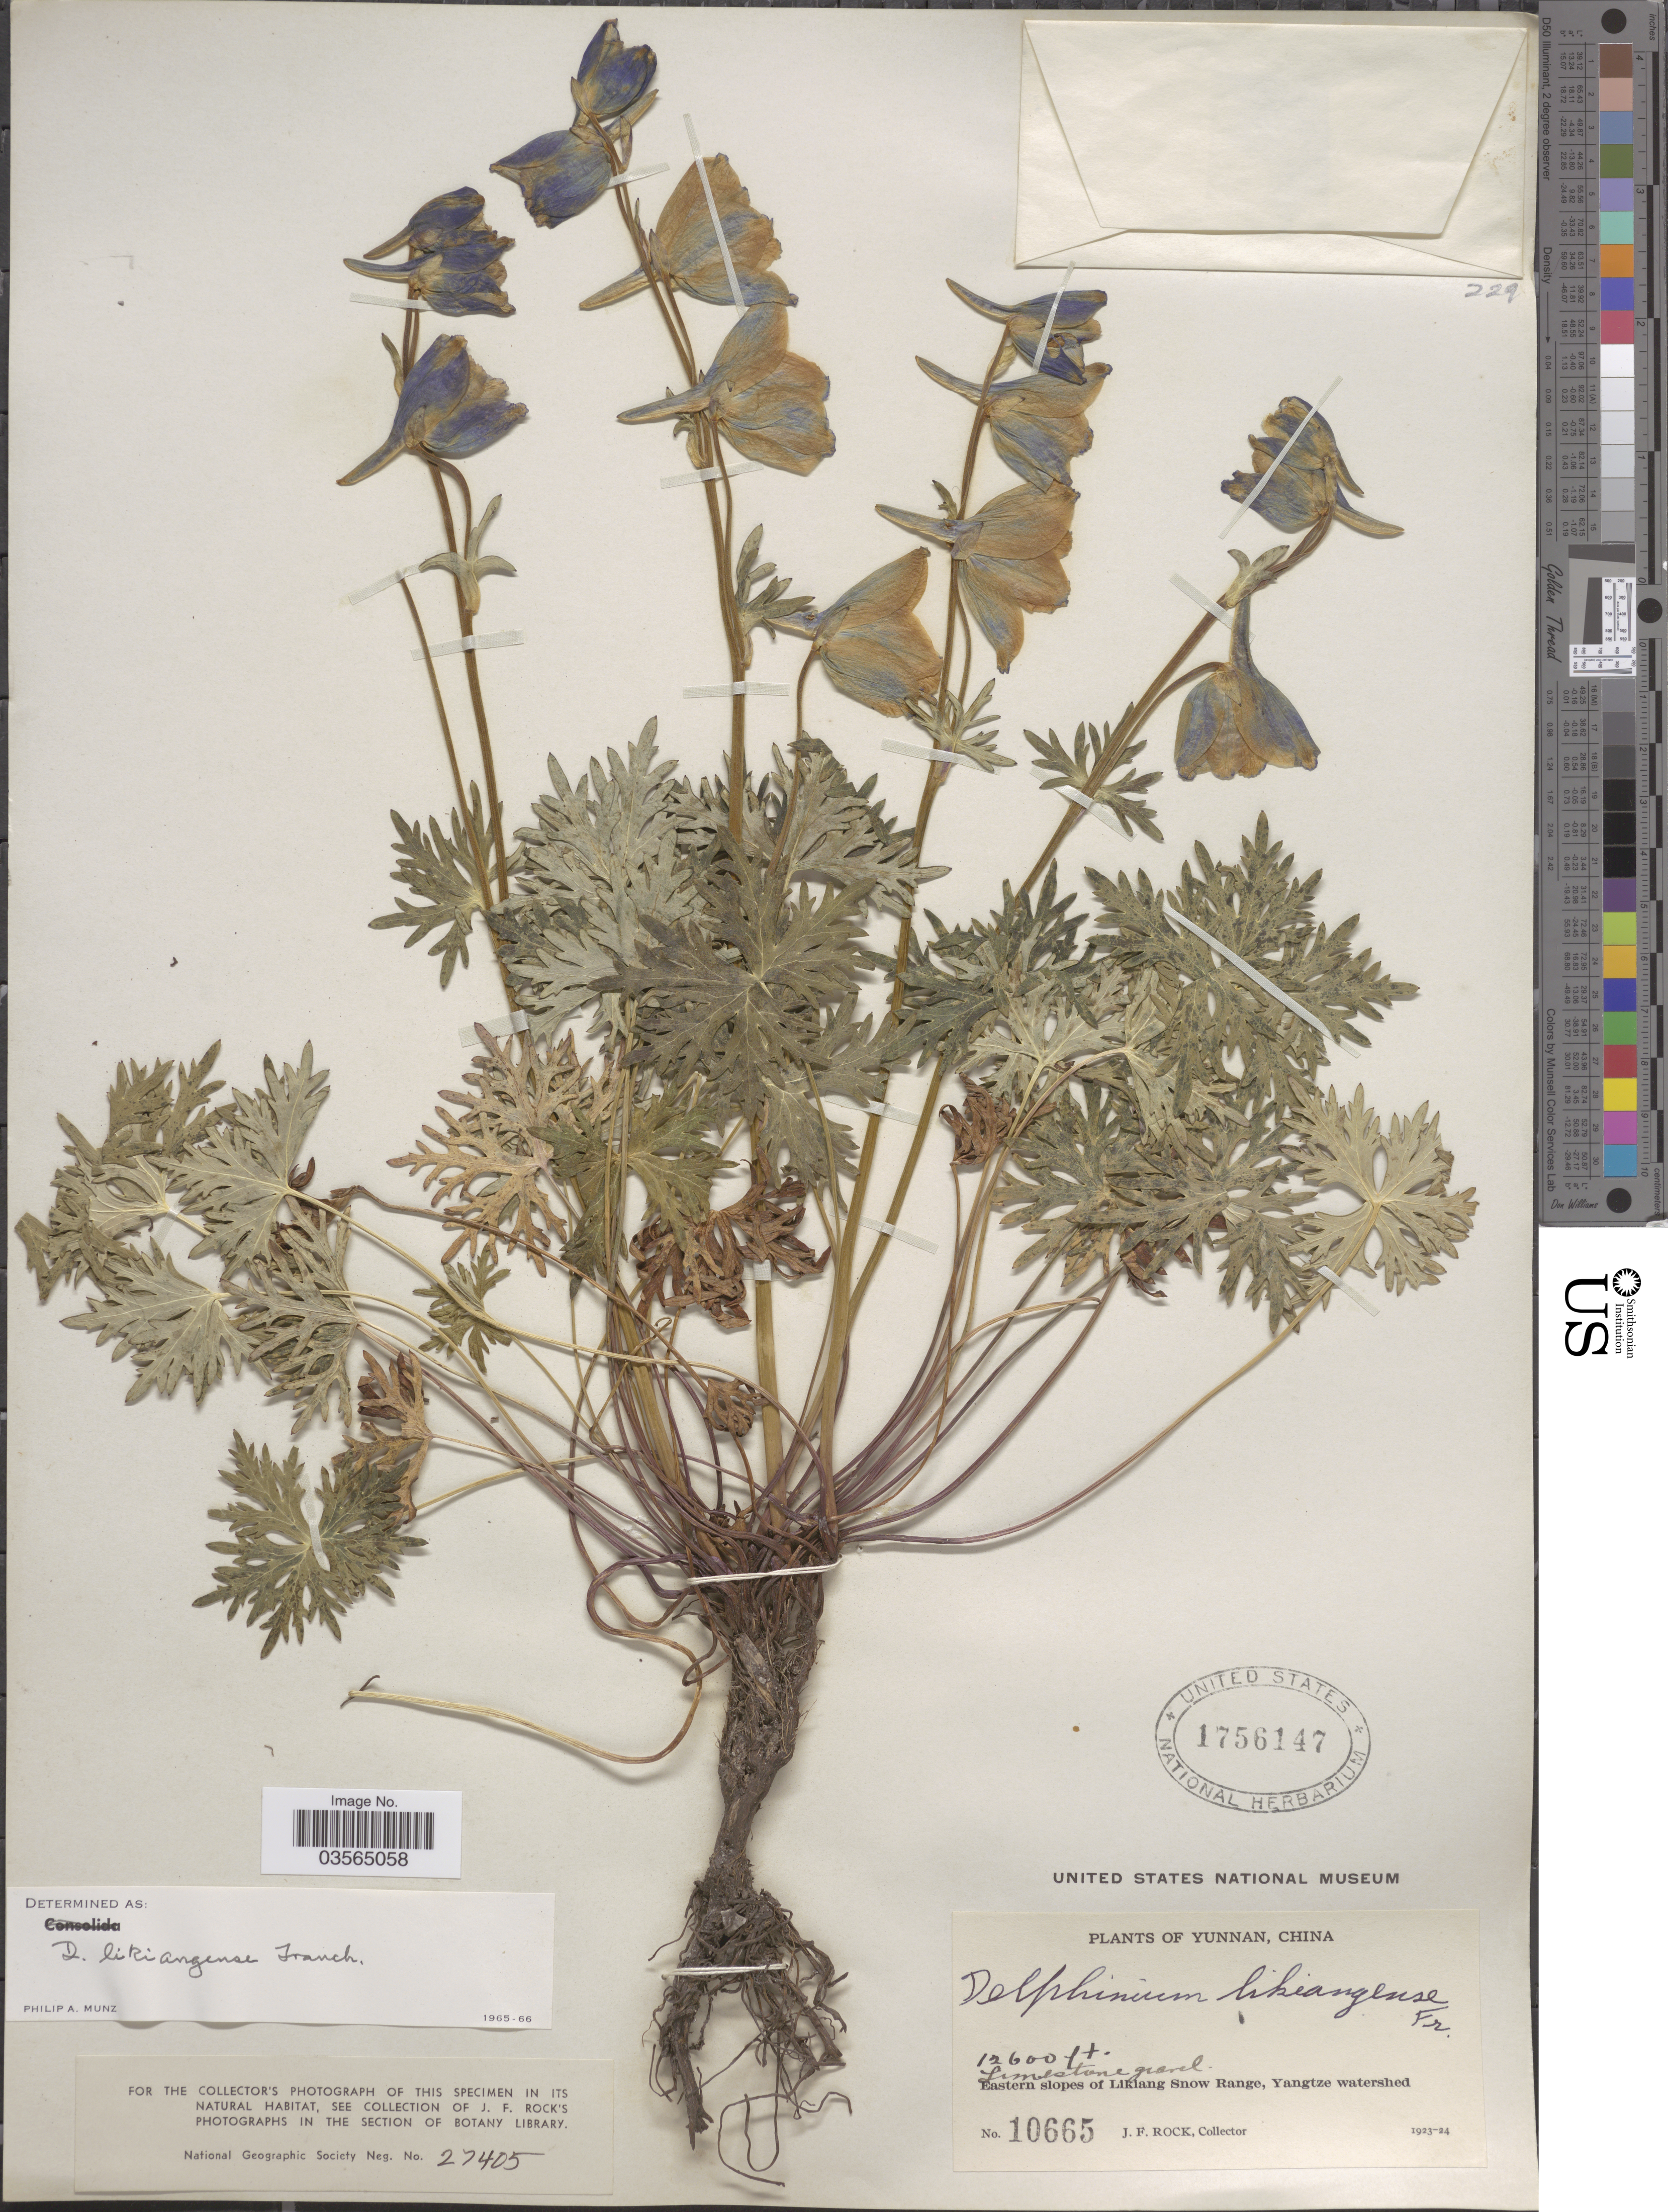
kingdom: Plantae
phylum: Tracheophyta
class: Magnoliopsida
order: Ranunculales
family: Ranunculaceae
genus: Delphinium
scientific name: Delphinium likiangense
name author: Franch.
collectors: J. Rock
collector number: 10665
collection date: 1923/1924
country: China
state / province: Yunnan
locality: Eastern slopes of Likiang Snow Range, Yangtze watershed.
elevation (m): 3840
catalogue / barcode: US 1756147